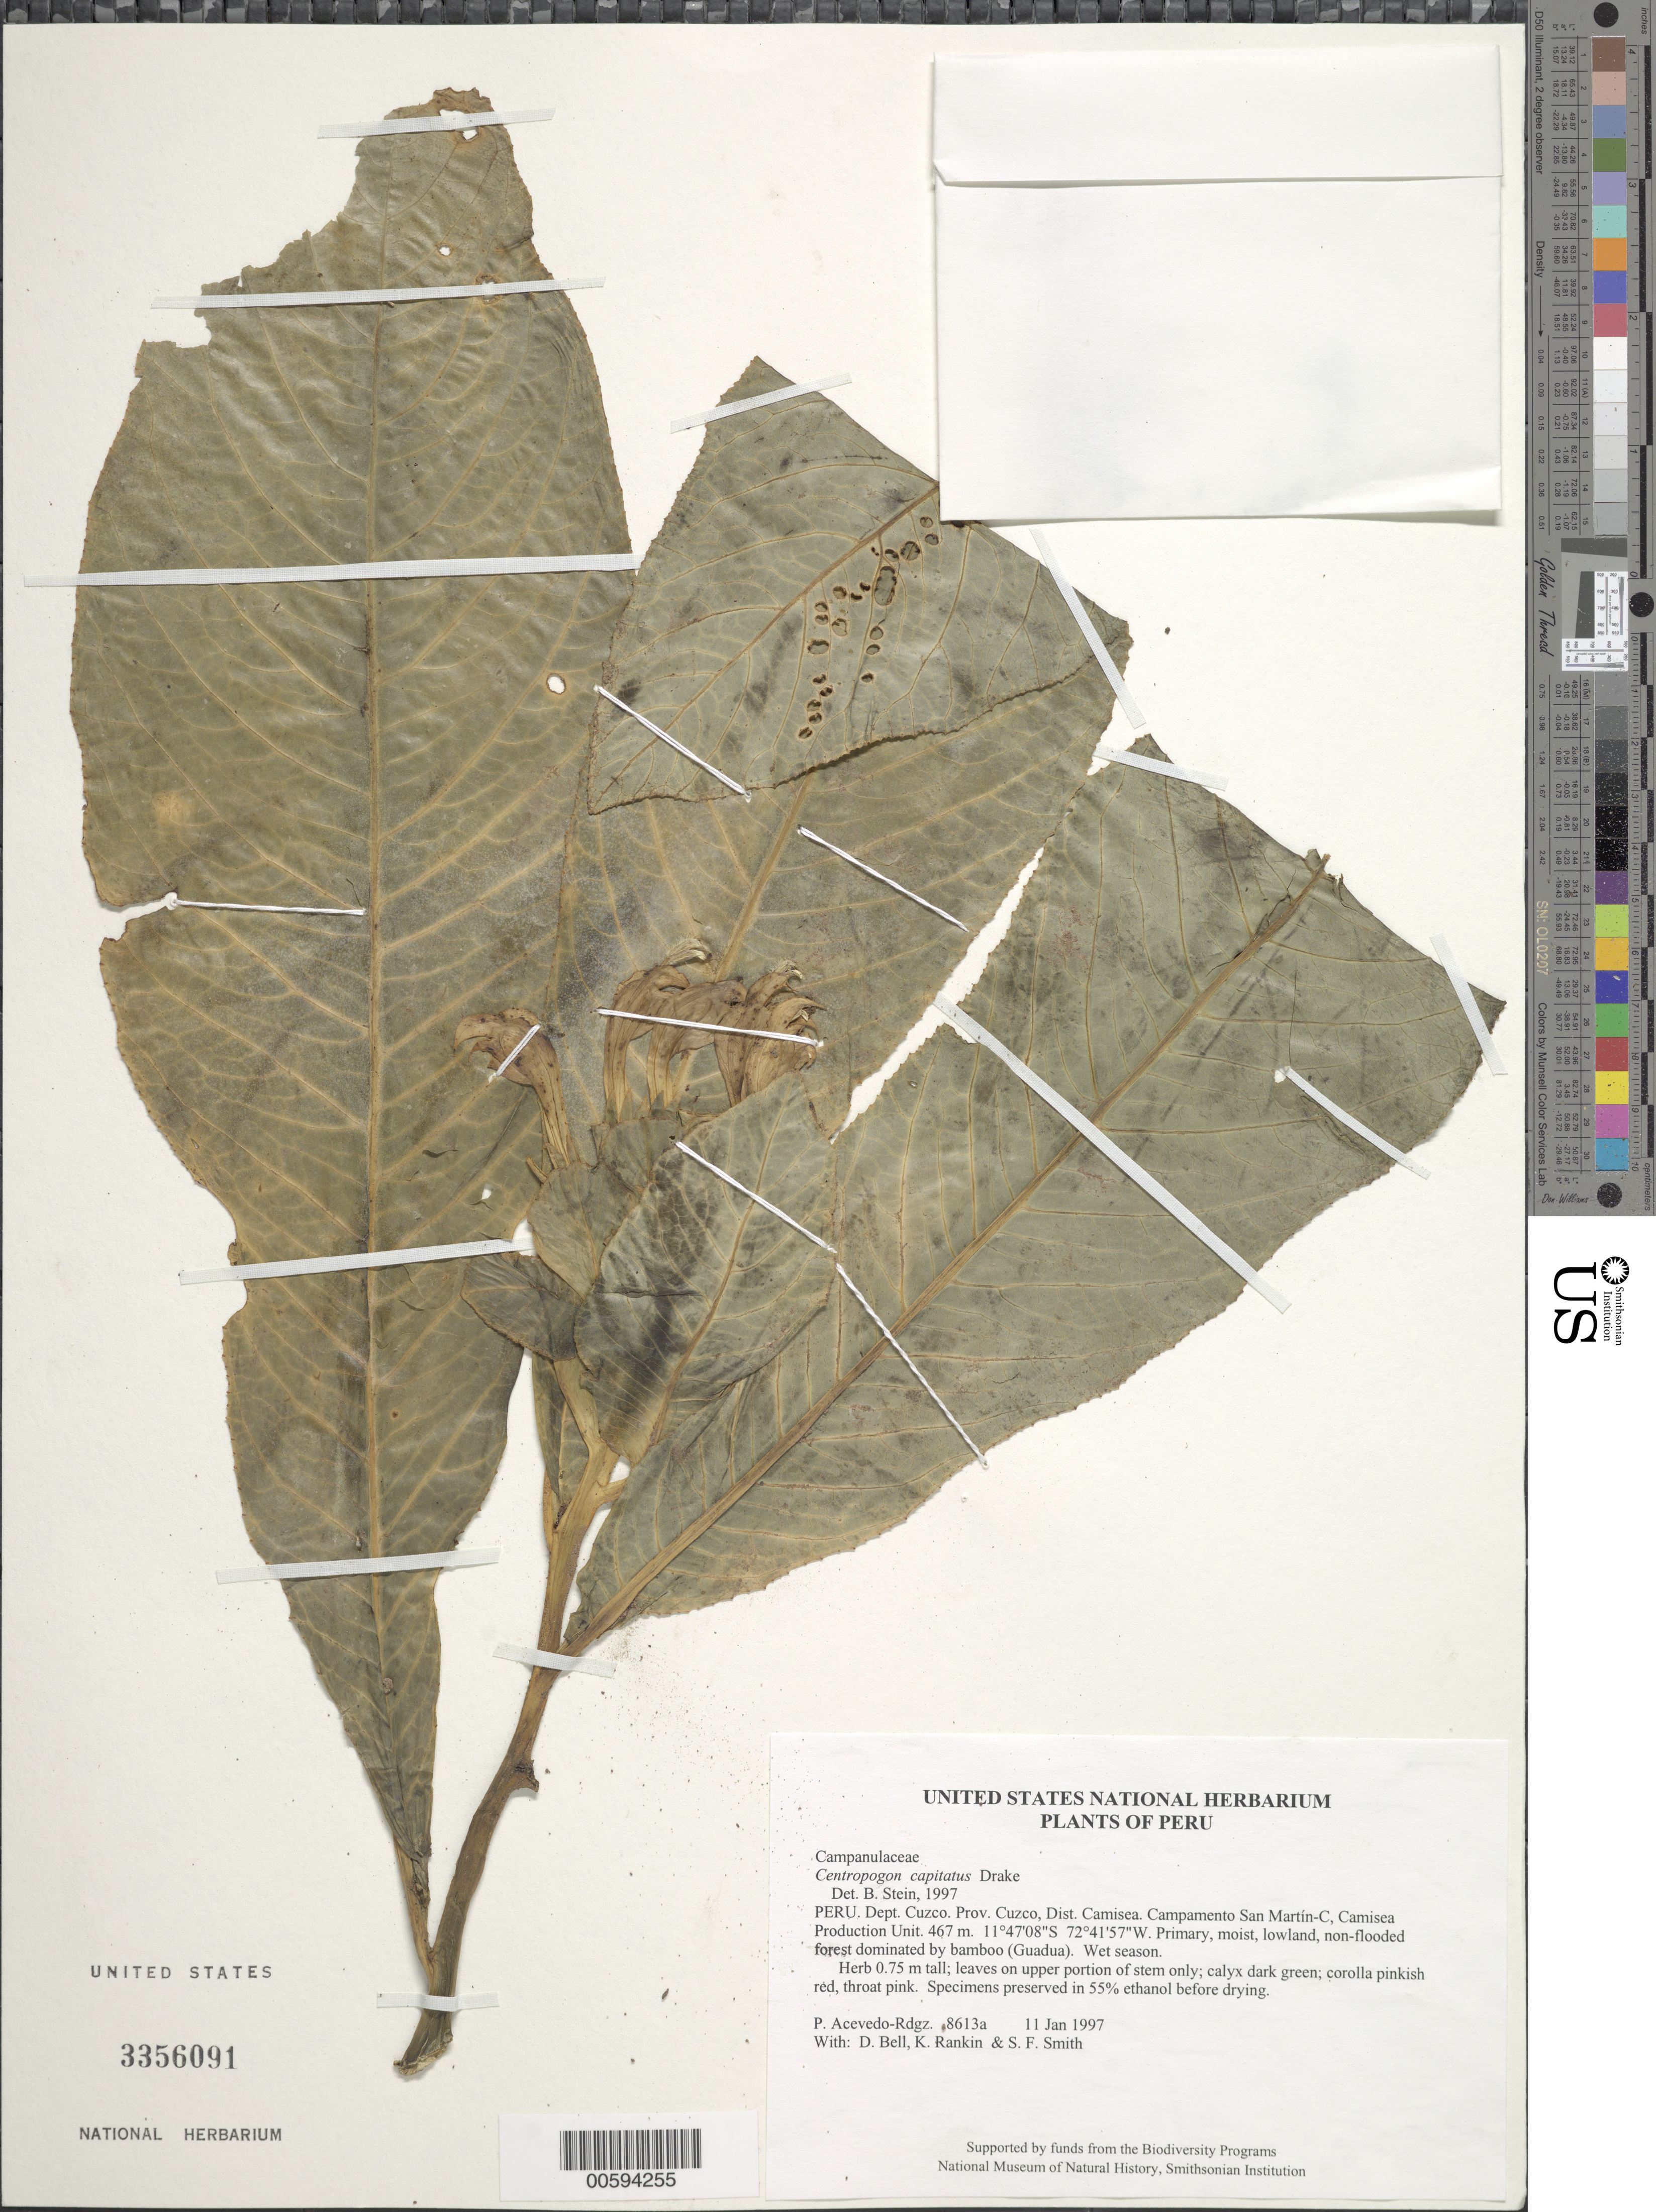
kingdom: Plantae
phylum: Tracheophyta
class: Magnoliopsida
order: Asterales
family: Campanulaceae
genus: Centropogon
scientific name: Centropogon capitatus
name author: Drake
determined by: Stein, B.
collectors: P. Acevedo-Rodr., D. A. Bell, K. B. Rankin & S.F. Smith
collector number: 8613 a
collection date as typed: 11 Jan 1997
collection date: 1997-01-11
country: Peru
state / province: Cusco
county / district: Cusco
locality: Districto Camisea, Campamento San Martín-C, Camisea Production Unit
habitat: Primary, moist, lowland, non-flooded forest dominated by bamboo (Guadua). Wet season.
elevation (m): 467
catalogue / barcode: US 3356091